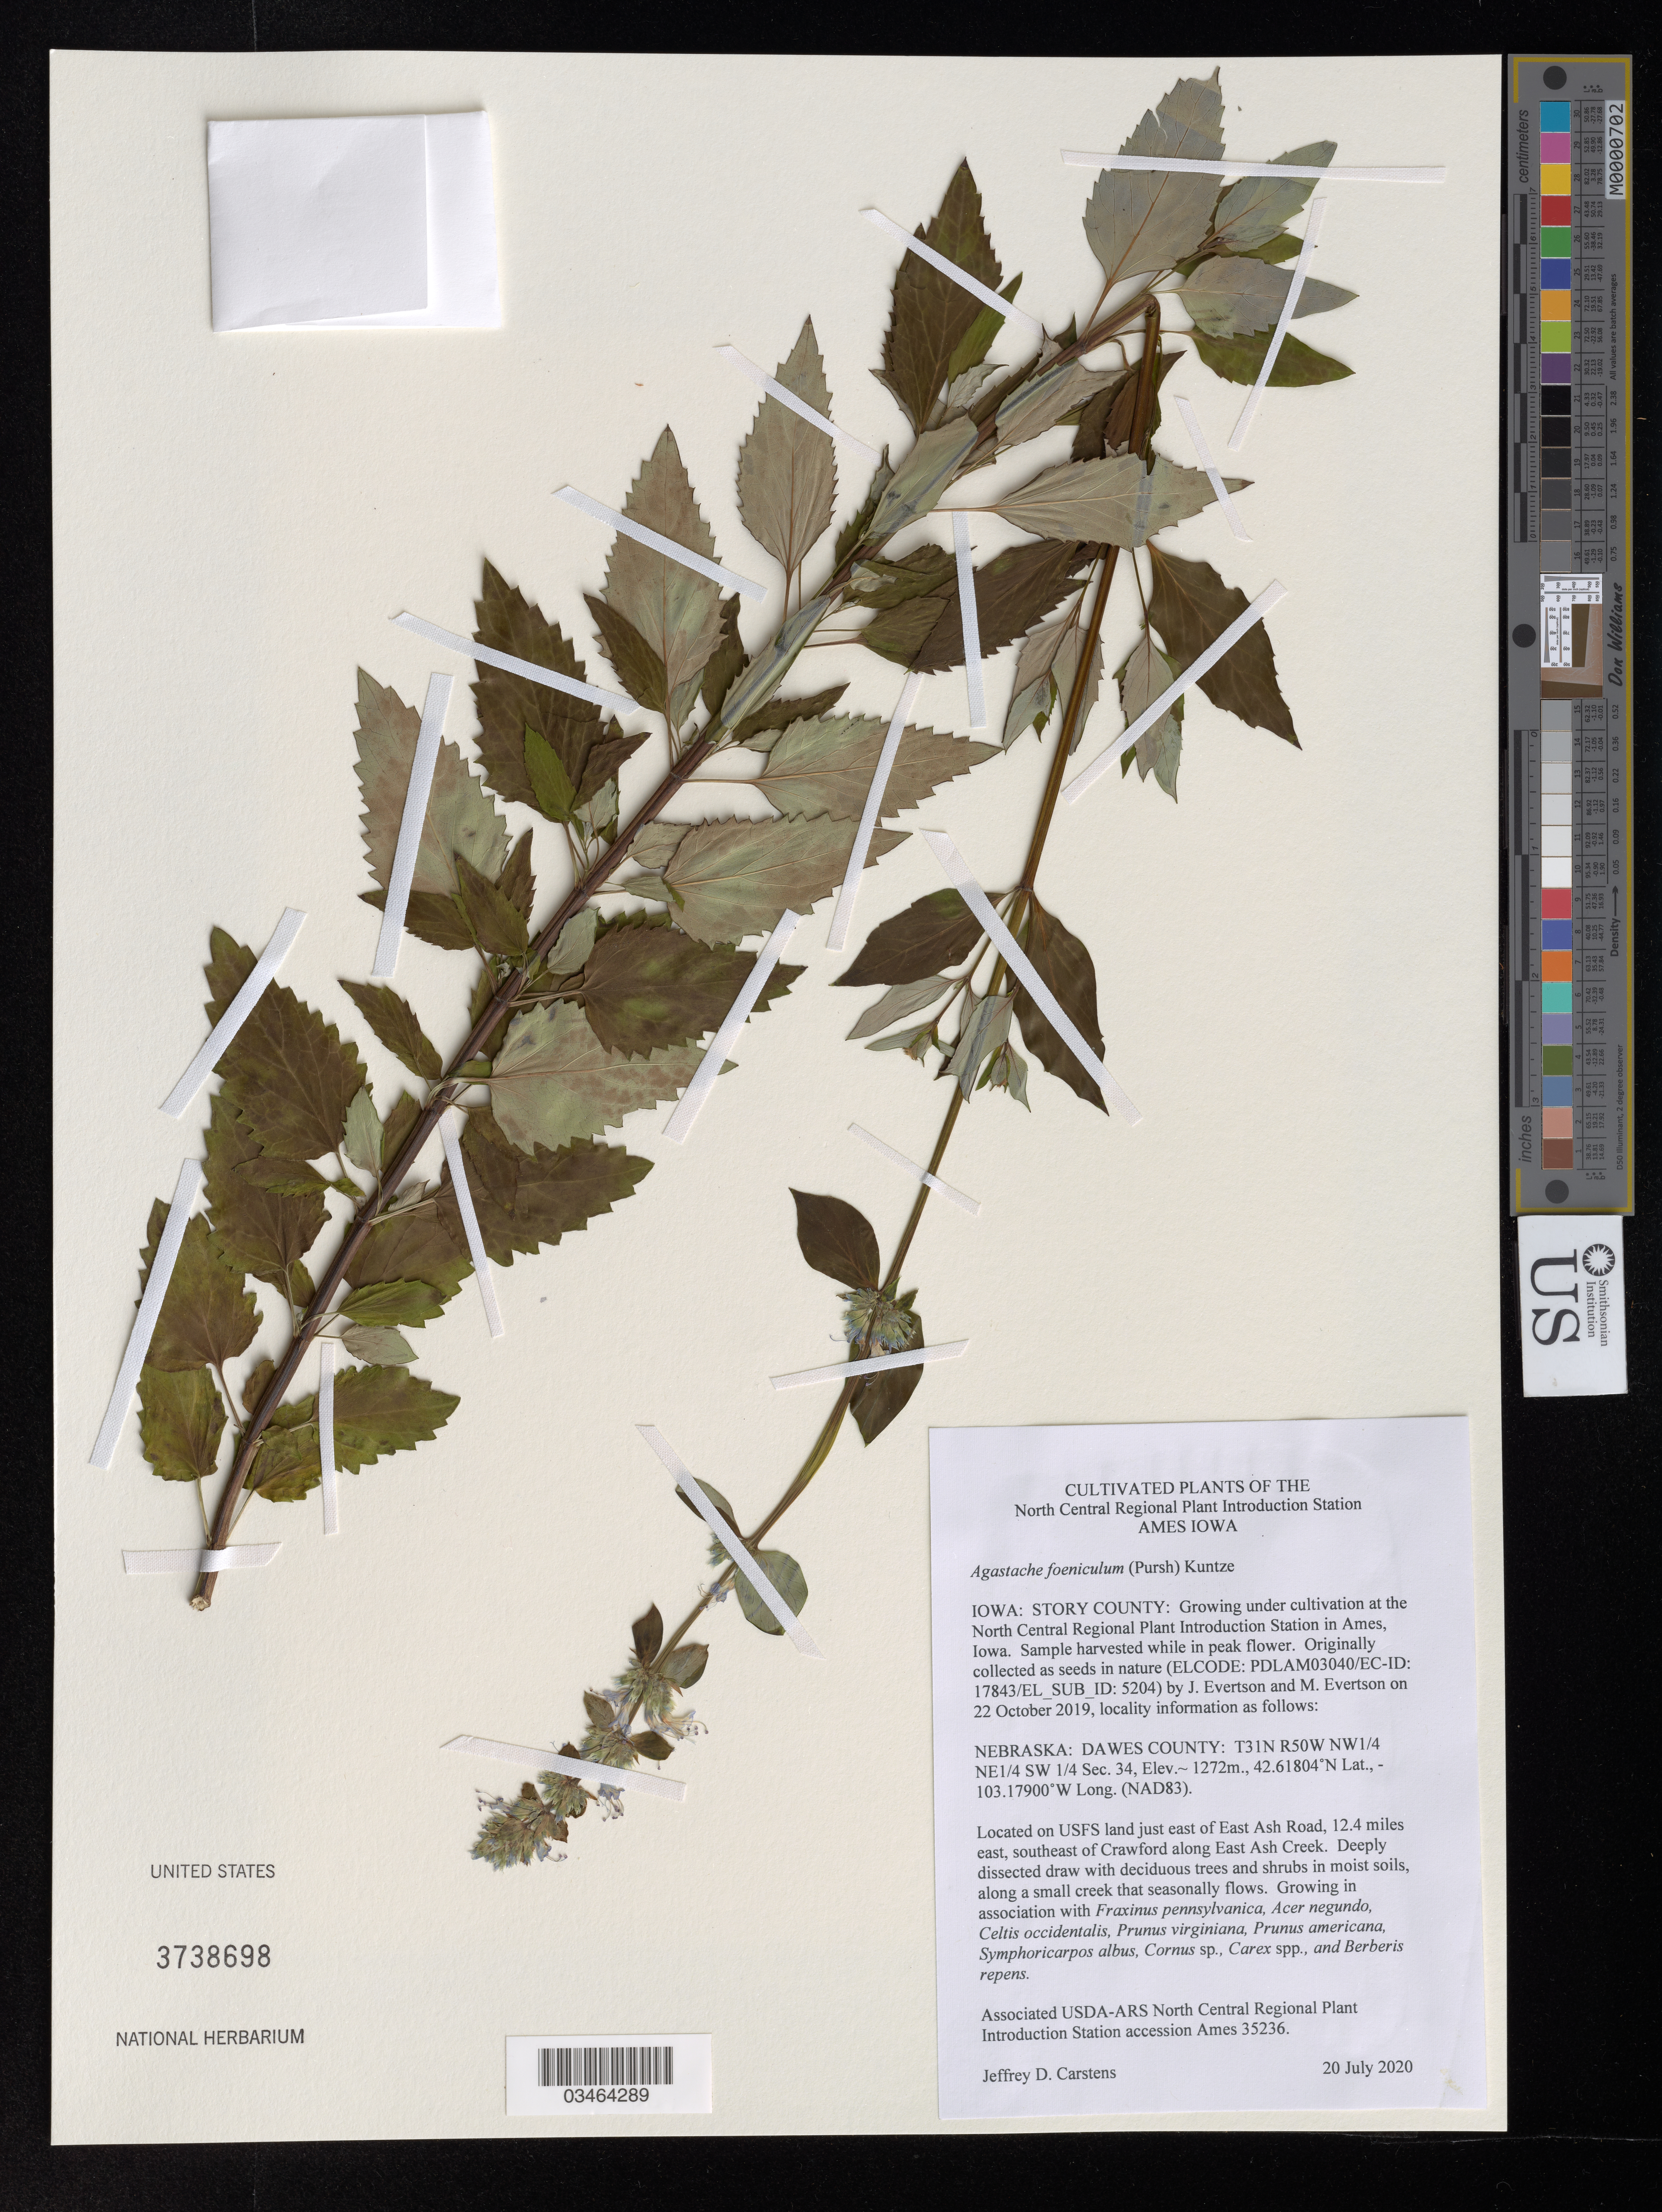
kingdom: Plantae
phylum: Tracheophyta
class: Magnoliopsida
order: Lamiales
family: Lamiaceae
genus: Agastache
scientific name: Agastache foeniculum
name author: (Pursh) Kuntze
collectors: J. Carstens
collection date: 2020-07-20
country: United States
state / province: Iowa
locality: Story County: Growing under cultivation at the North Central Regional Plant Introduction Station Ames. Originally collected as seeds in nature (ELCODE: PDLAM03040/EC-ID:17843/EL_SUB_ID: 5204) by J. Evertson and M. Evertson on 22 October 2019, locality information as follows: Nebraska: Dawes County: T13N R50W NW 1/4 NE1/4 SW 1/4 Sec. 34, Elev.~ 1272m., 42.61804ºN Lat., -103.17900ºW Long. (NAD83). Located on USFS land just east of East Ash Road, 12.4 miles east, southeast of Crawford along East Ash Creek.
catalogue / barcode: US 3738698